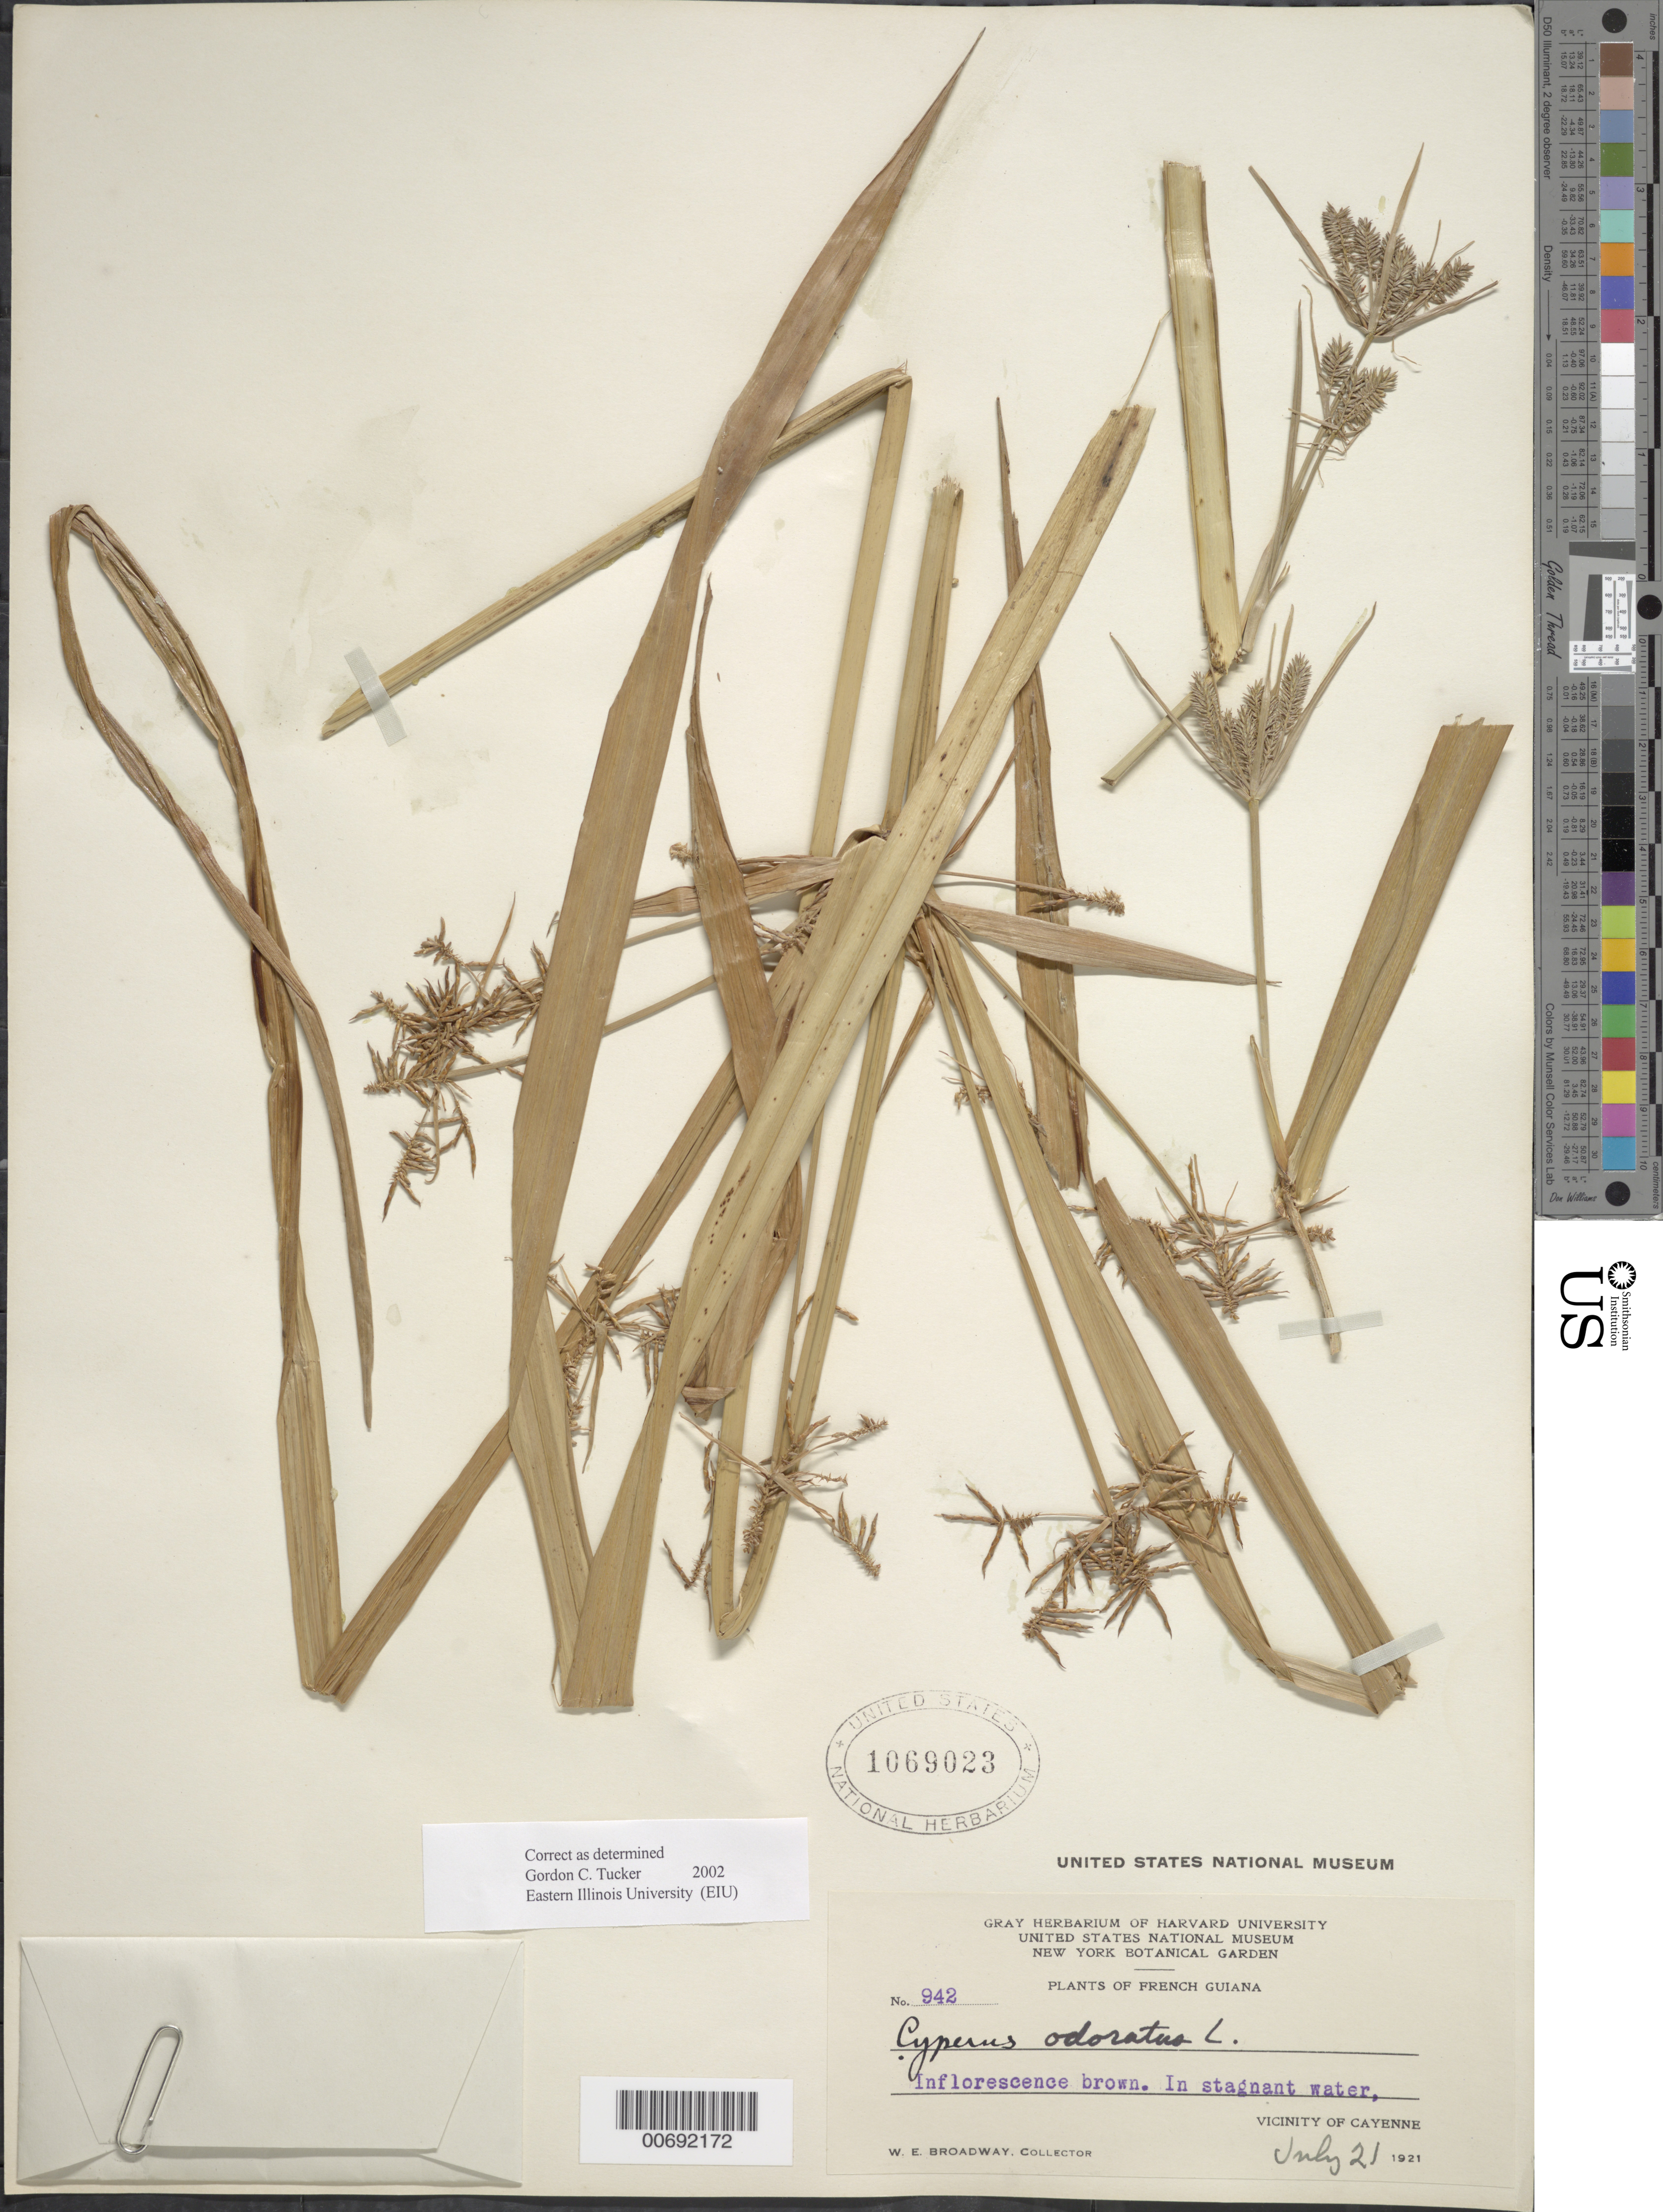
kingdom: Plantae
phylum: Tracheophyta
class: Liliopsida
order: Poales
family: Cyperaceae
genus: Cyperus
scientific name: Cyperus odoratus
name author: L.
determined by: Tucker, G. C.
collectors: W. E. Broadway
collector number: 942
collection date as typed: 21-Jul-21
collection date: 1921-07-21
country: French Guiana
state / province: Cayenne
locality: Cayenne, Badoeul Road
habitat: In stagnant water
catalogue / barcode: US 1069023